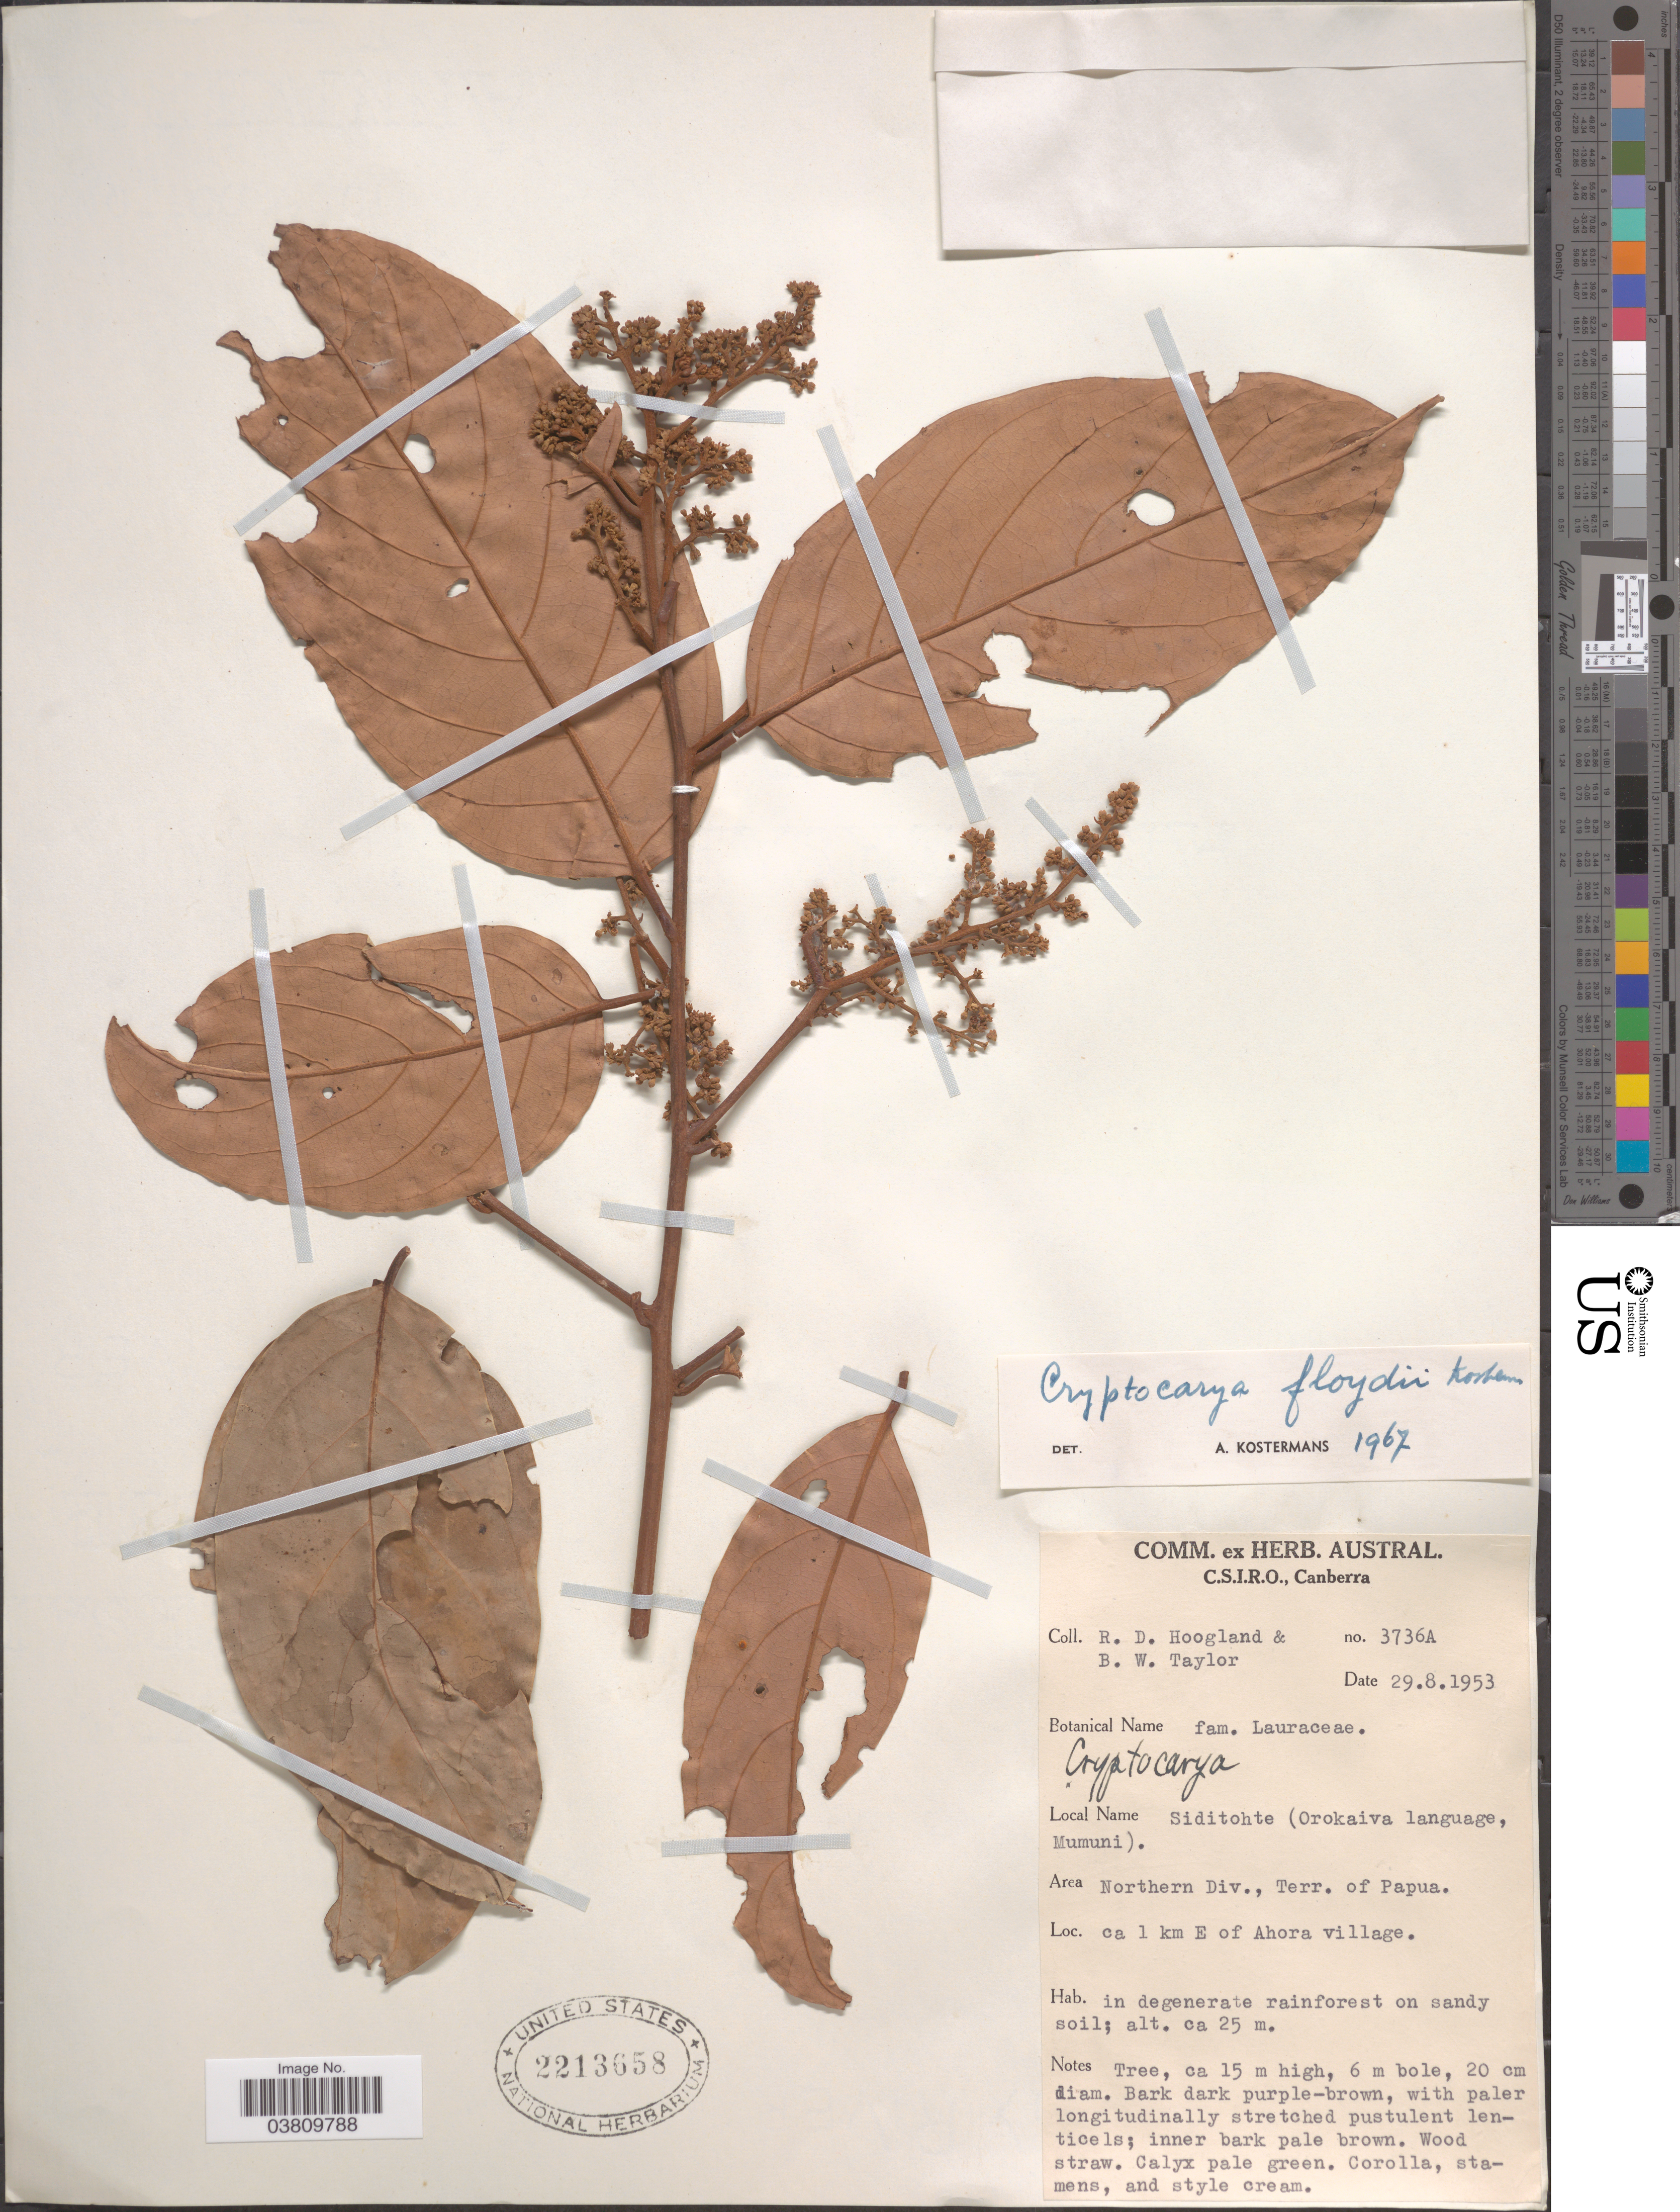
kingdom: Plantae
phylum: Tracheophyta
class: Magnoliopsida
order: Laurales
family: Lauraceae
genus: Cryptocarya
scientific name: Cryptocarya floydii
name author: Kosterm.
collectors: R. D. Hoogland & B. Taylor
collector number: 3736A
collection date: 1953-08-29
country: Papua New Guinea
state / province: Northern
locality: Area Northern Div., Terr. of Papua. Ca 1 km E of Ahora village.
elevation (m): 25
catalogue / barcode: US 2213658